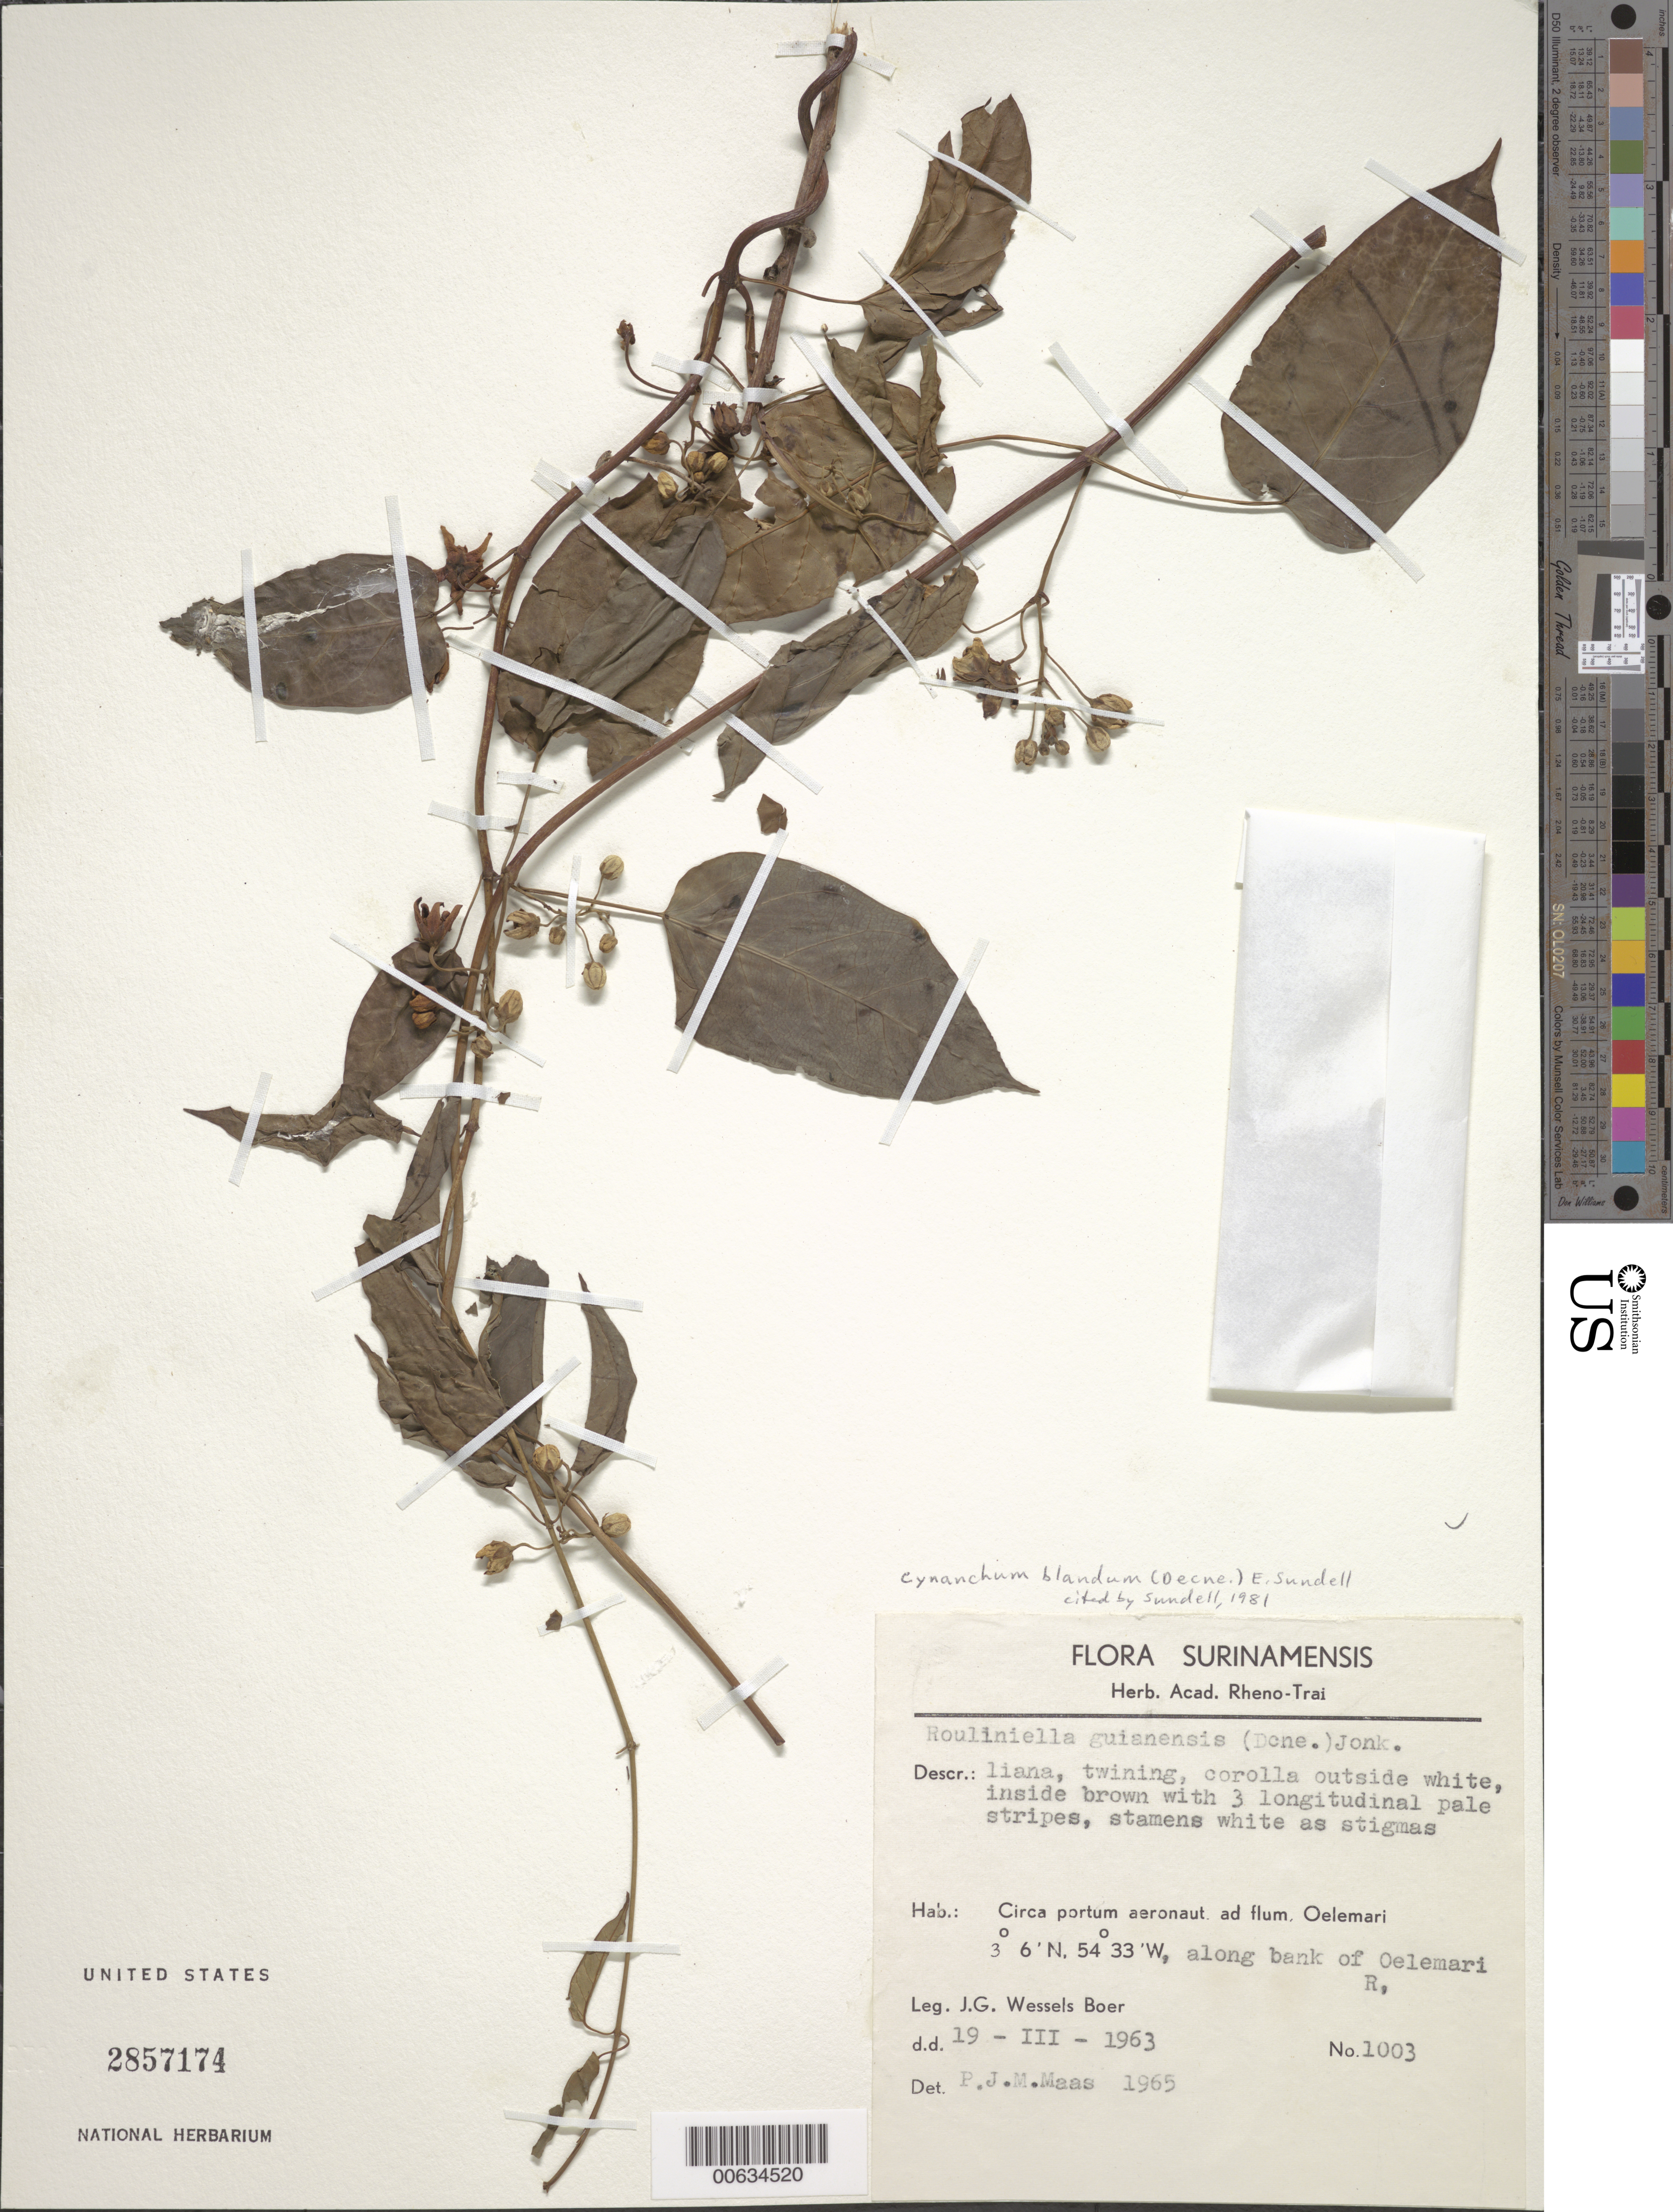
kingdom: Plantae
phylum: Tracheophyta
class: Magnoliopsida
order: Gentianales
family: Apocynaceae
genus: Cynanchum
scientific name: Cynanchum blandum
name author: (Decne.) Sundell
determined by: Sundell, E.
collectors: J. G. Wessels Boer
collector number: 1003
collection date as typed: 19-Mar-63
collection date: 1963-03-19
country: Suriname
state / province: Sipaliwini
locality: Oelemari R., between river and airstrip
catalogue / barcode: US 2857174